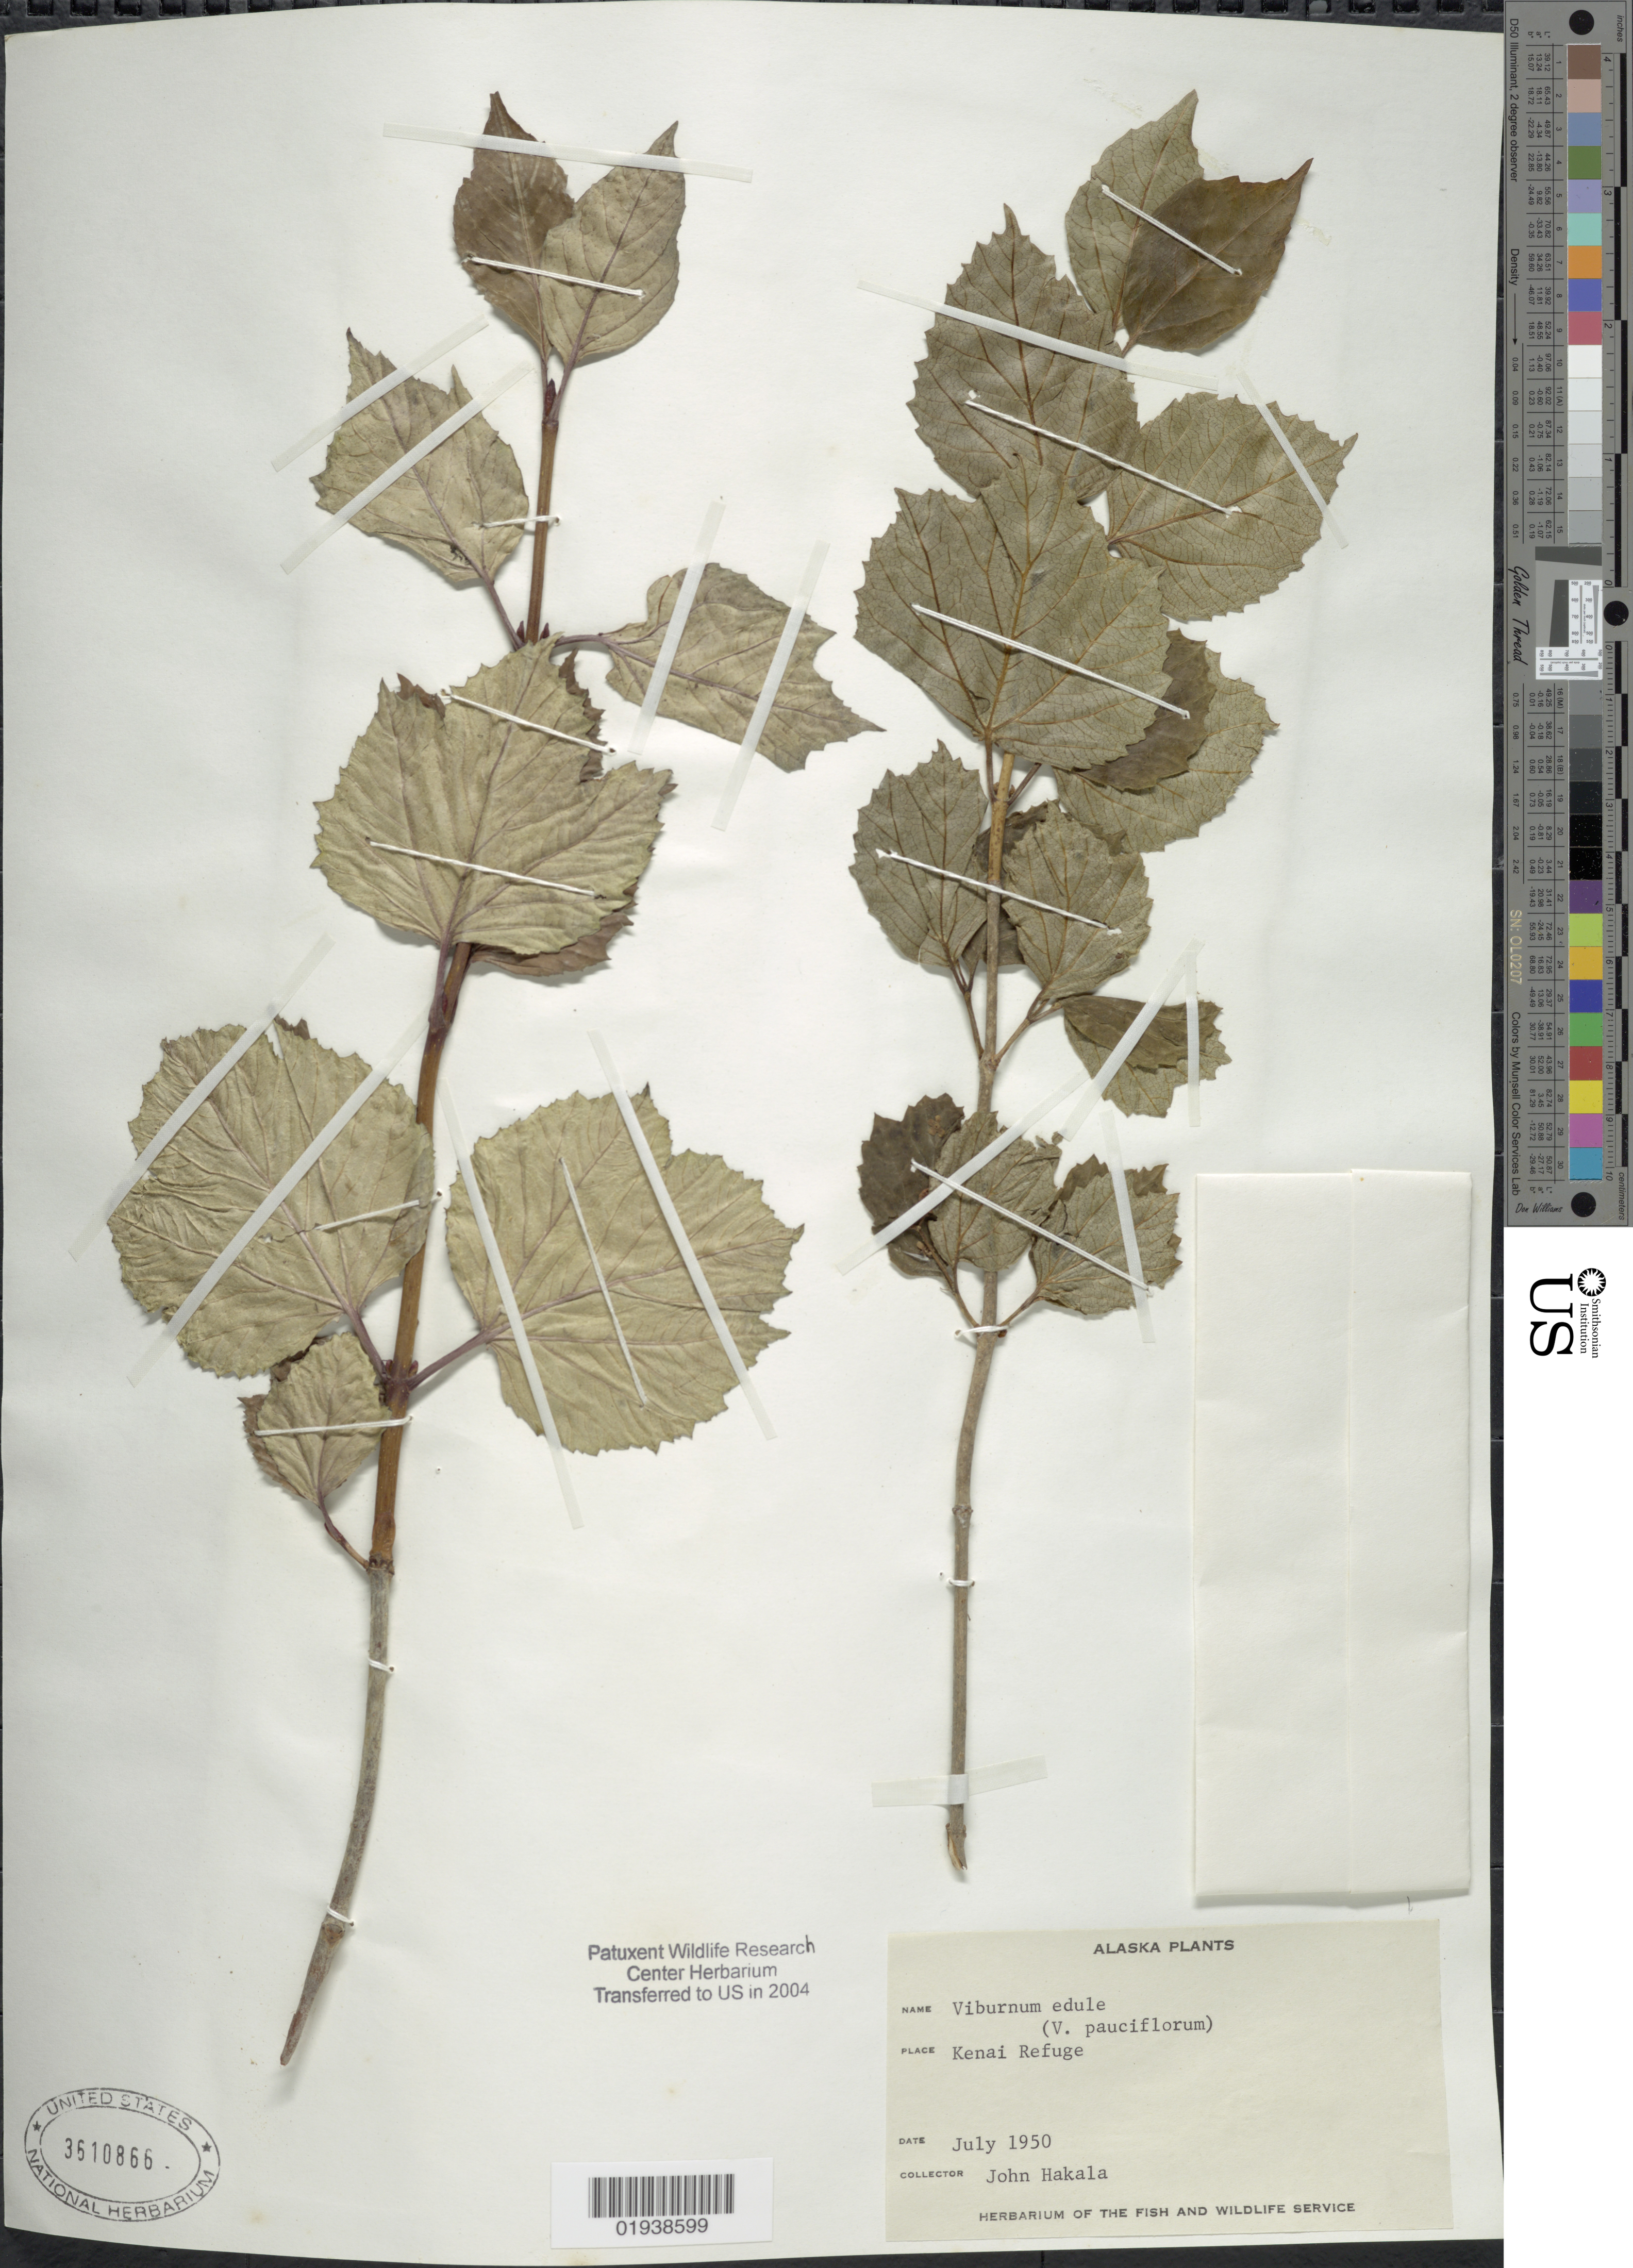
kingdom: Plantae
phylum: Tracheophyta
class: Magnoliopsida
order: Dipsacales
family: Viburnaceae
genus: Viburnum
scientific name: Viburnum edule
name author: (Michx.) Raf.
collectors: J. Hakala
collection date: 1950-07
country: United States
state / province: Alaska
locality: Kenai Refuge.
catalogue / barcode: US 3610866